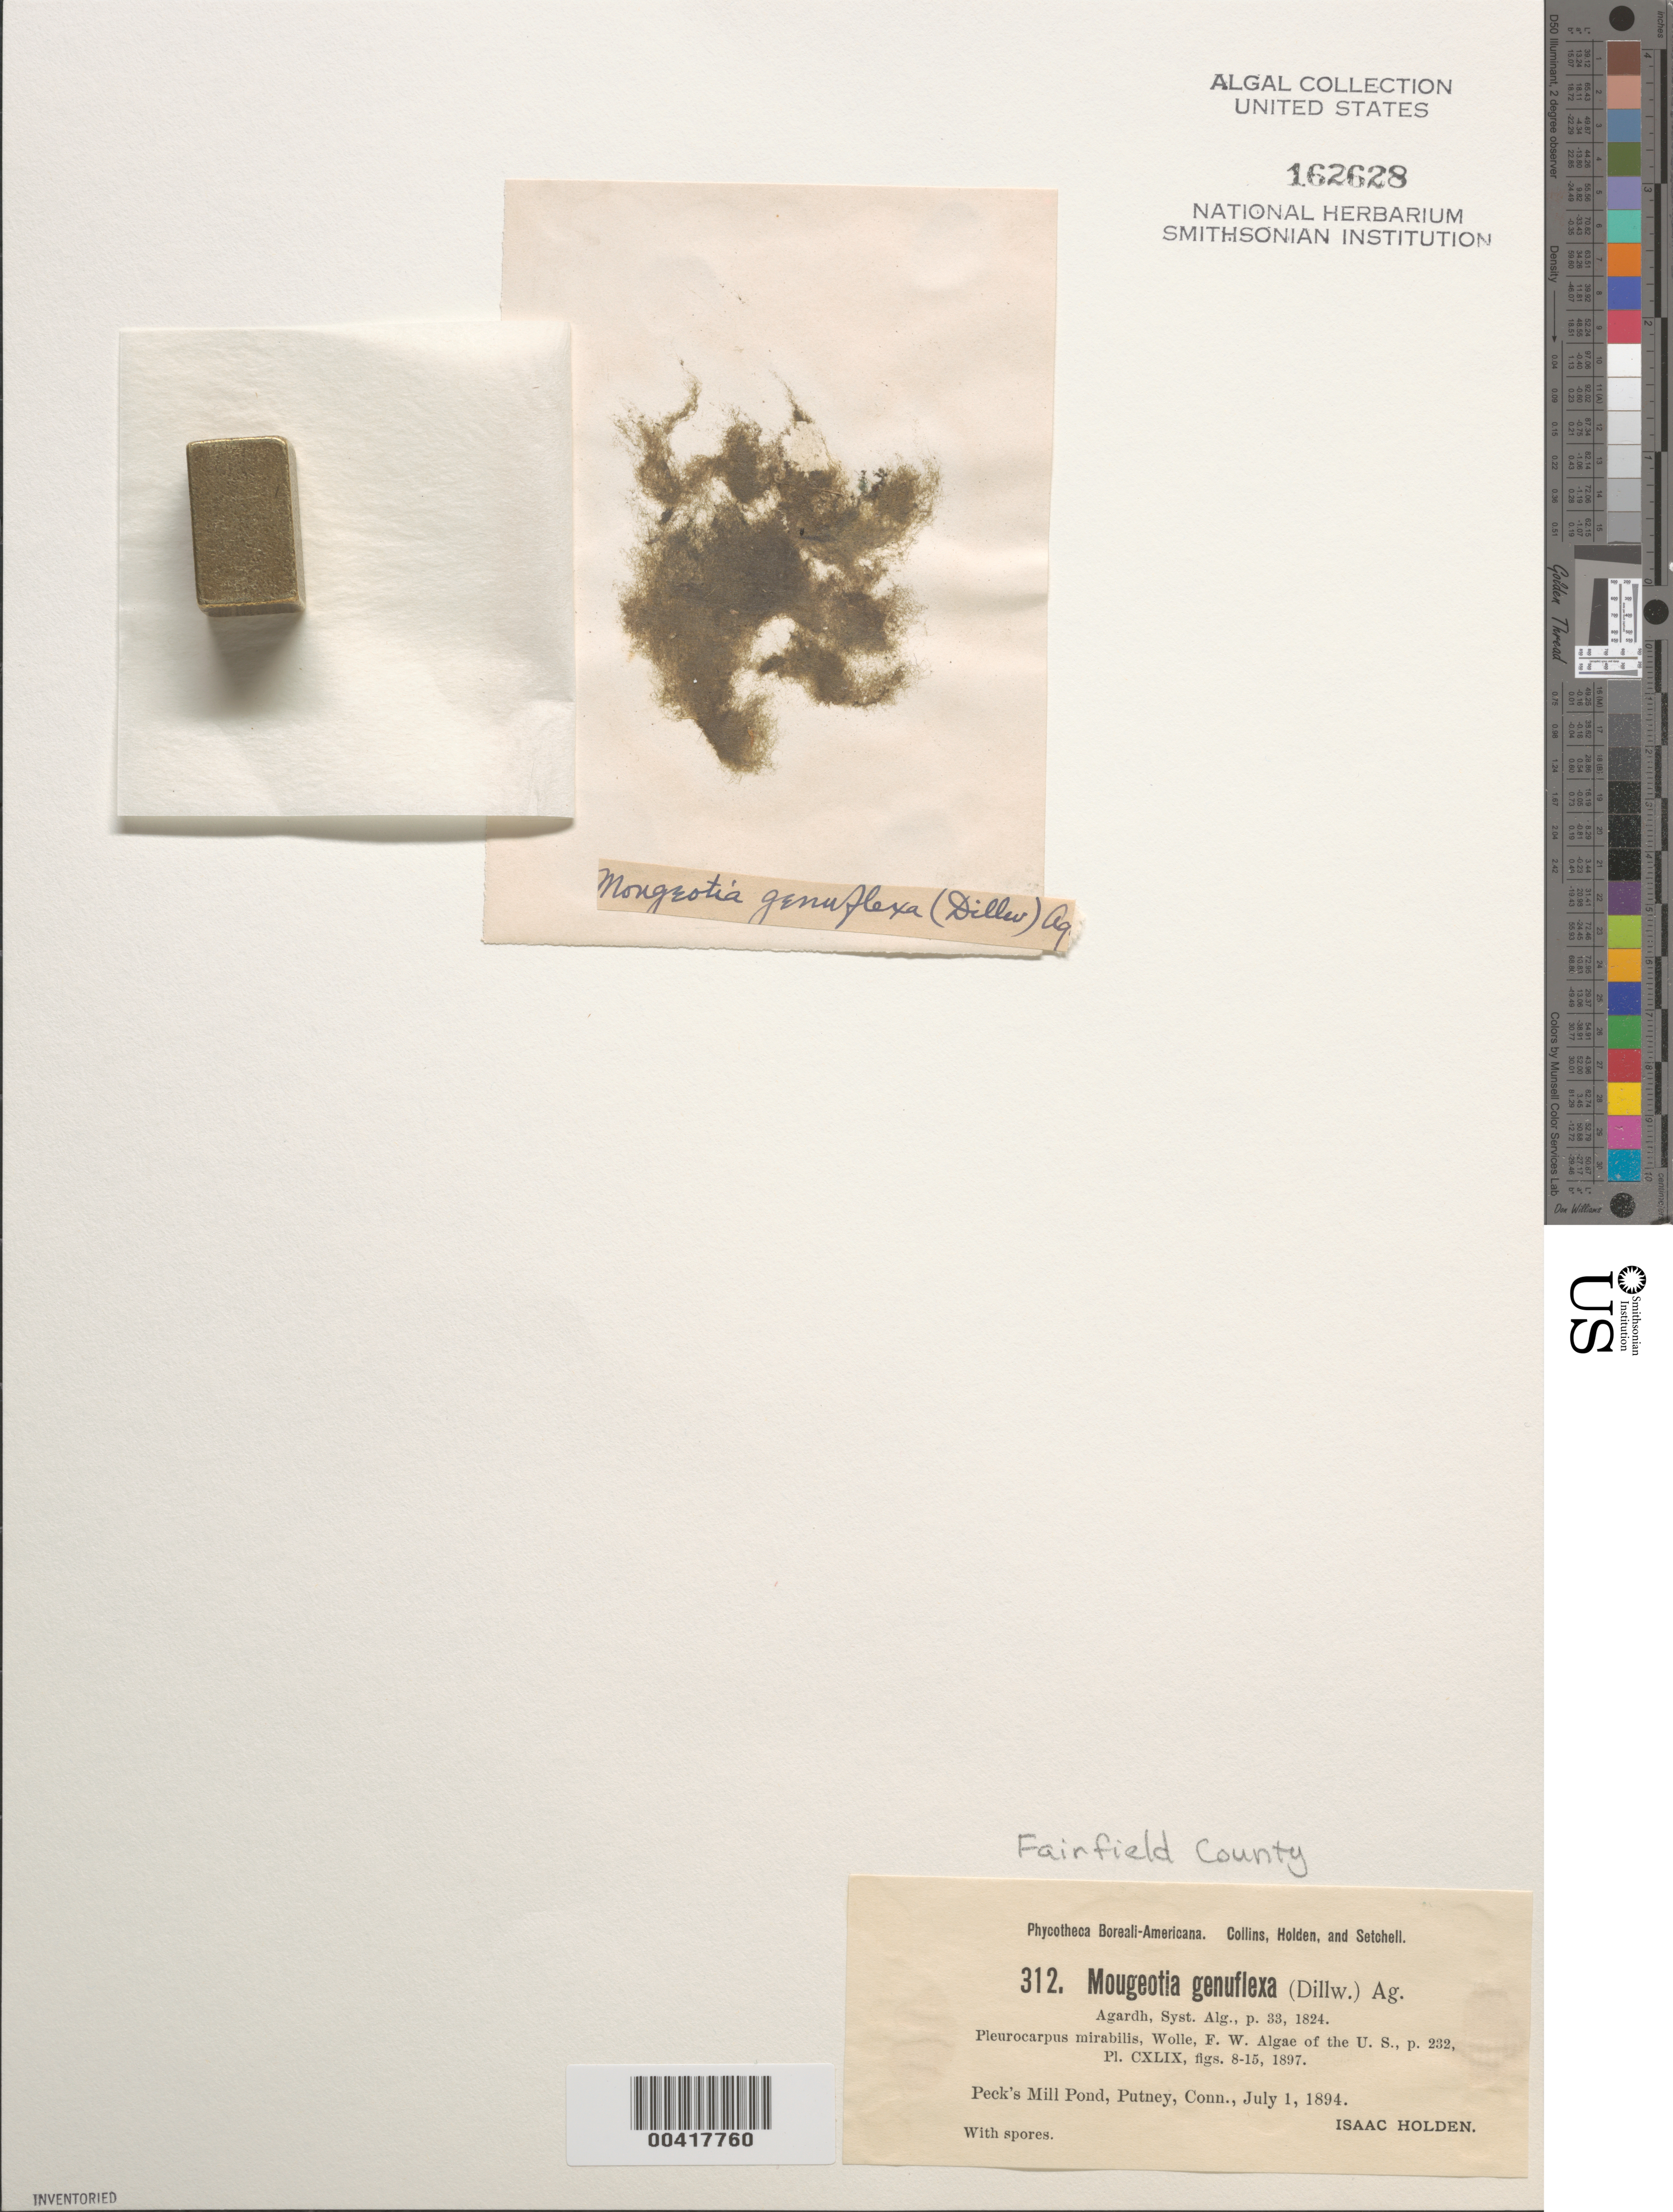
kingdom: Plantae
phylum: Charophyta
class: Zygnematophyceae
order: Zygnematales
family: Zygnemataceae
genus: Mougeotia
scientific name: Mougeotia genuflexa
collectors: I. Holden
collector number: PB-A 312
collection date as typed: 01 Jul 1894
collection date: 1894-07-01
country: United States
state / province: Connecticut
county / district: Fairfield County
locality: Putney, Peck's Mill Pond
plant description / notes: Collins, Holden & Setchell, Phycotheca Boreali-Americana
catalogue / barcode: US 162628